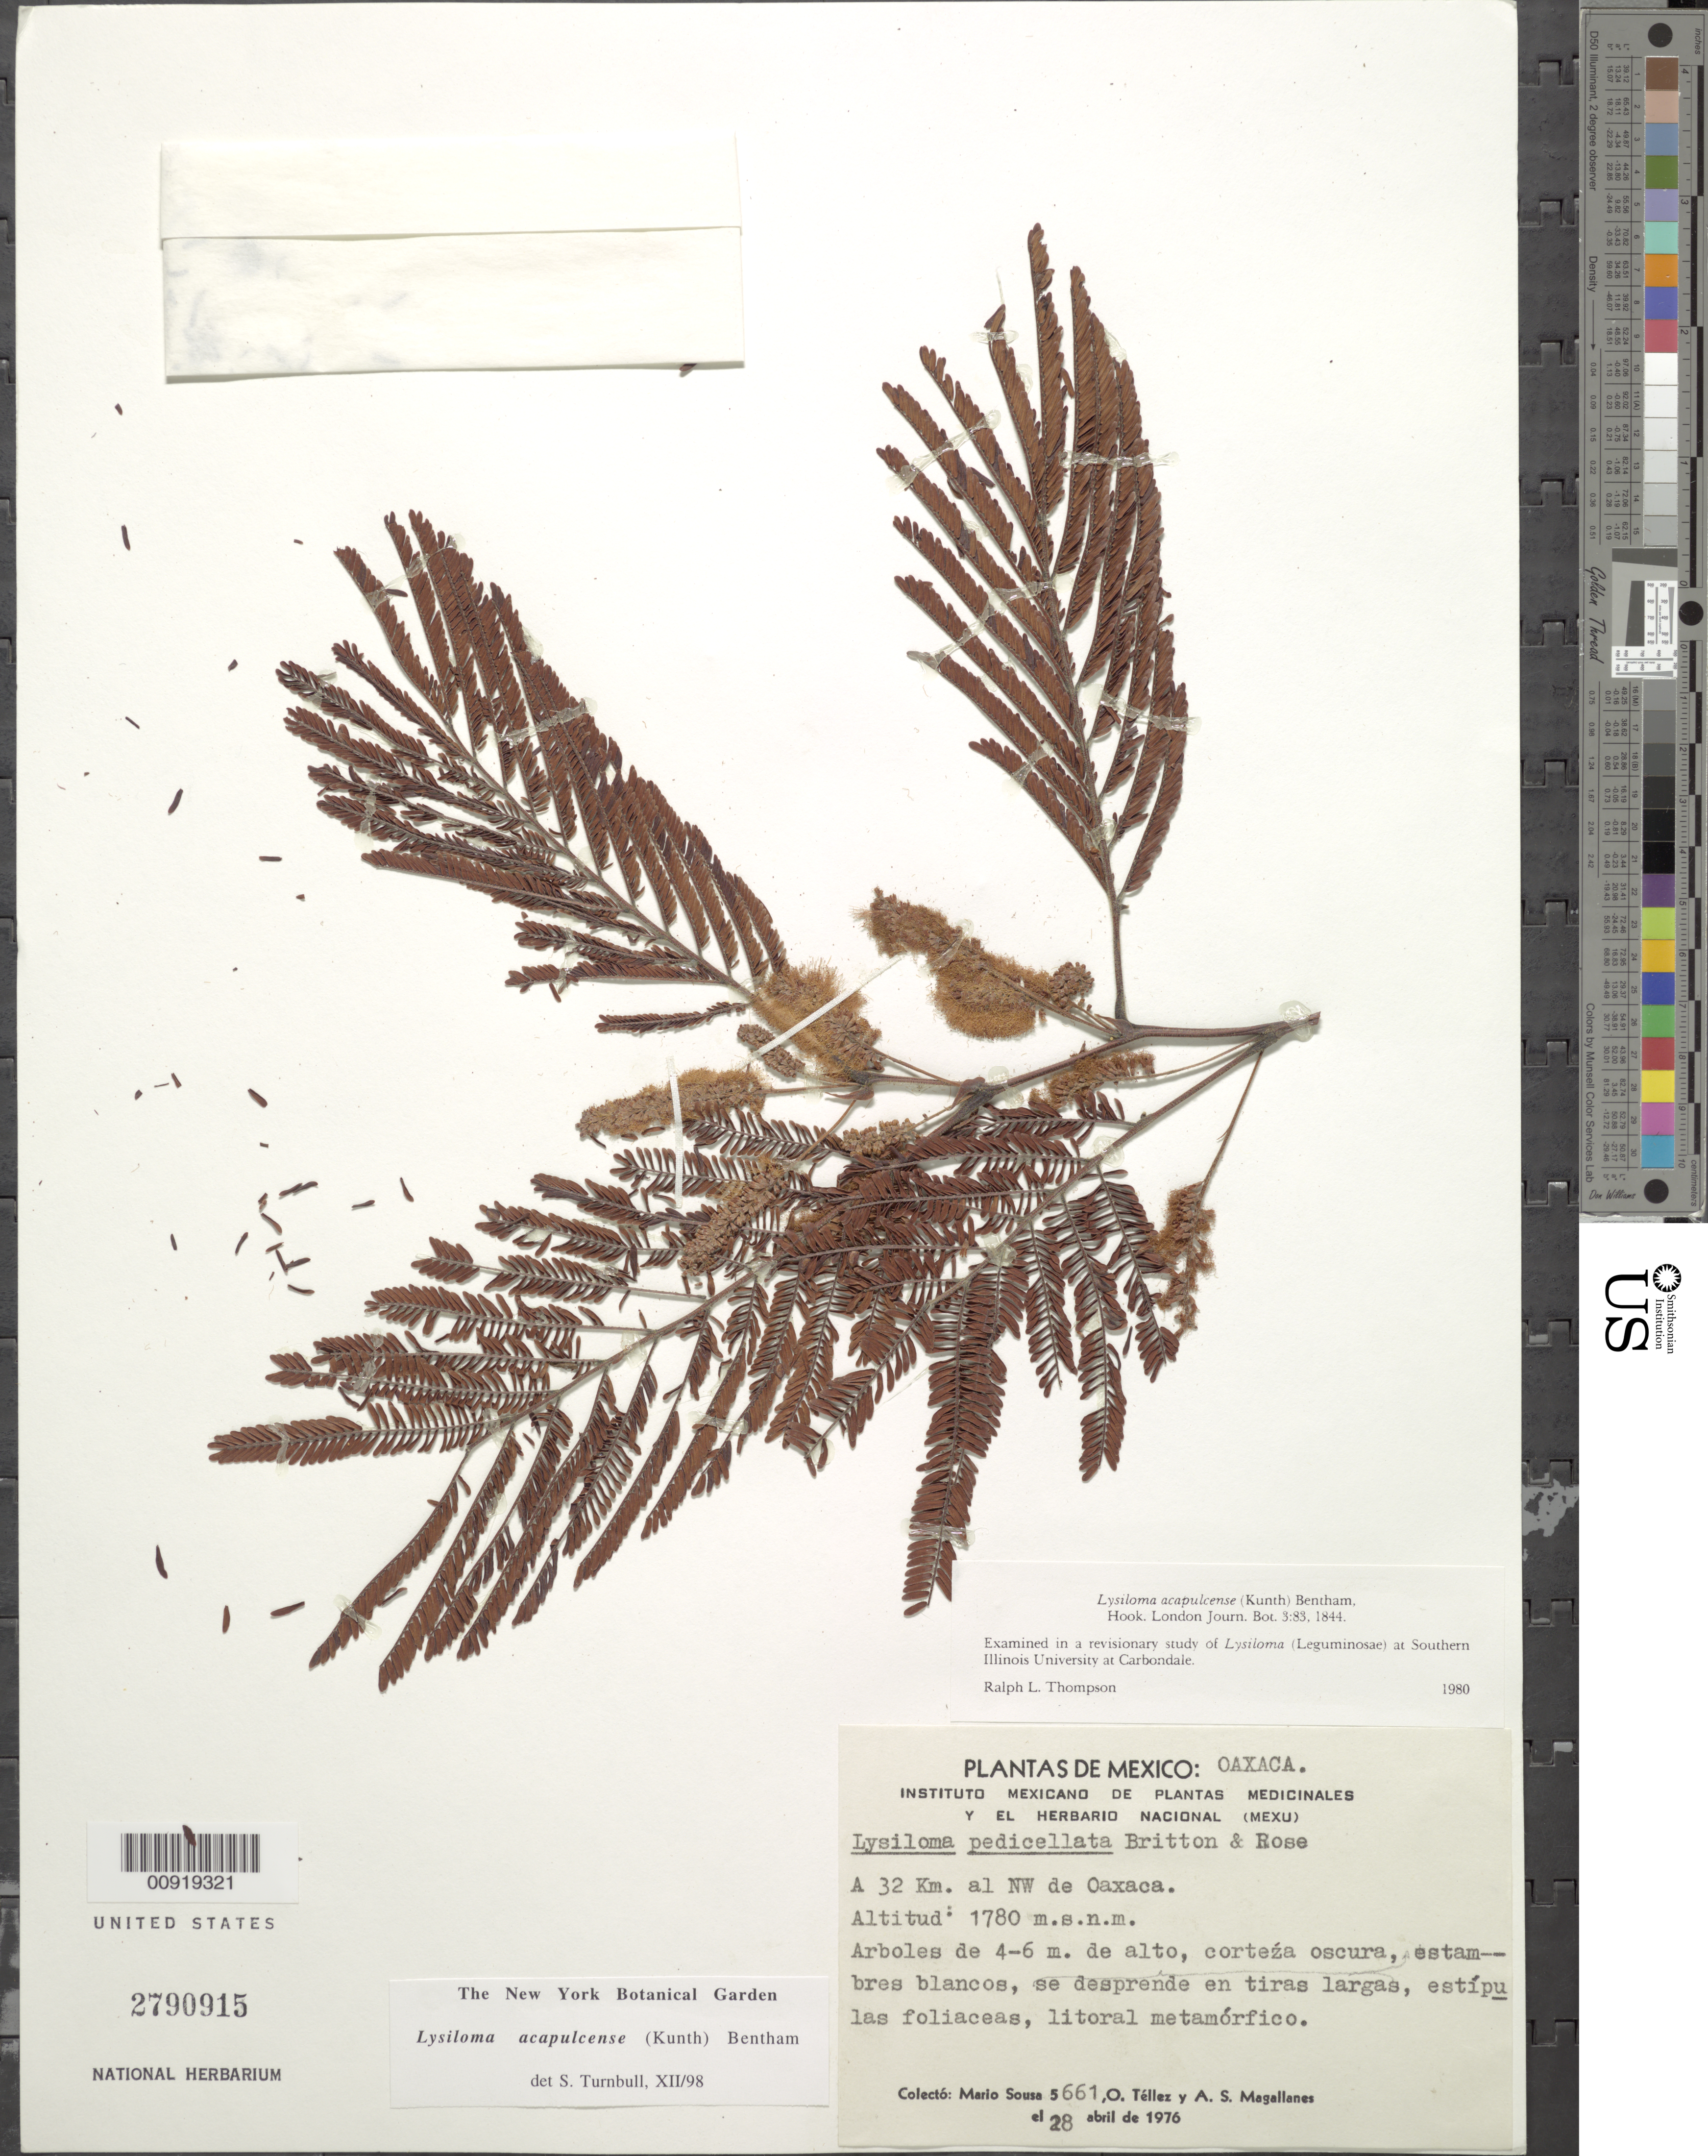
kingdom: Plantae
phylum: Tracheophyta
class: Magnoliopsida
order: Fabales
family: Fabaceae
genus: Lysiloma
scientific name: Lysiloma acapulcense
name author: (Kunth) Benth.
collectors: M. Sousa S., O. Téllez V. & A. Magallanes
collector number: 5661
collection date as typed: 28 Apr 1976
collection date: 1976-04-28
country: Mexico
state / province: Oaxaca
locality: A 32 km. al NW de Oaxaca.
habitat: Litoral metamórfico.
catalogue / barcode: US 2790915